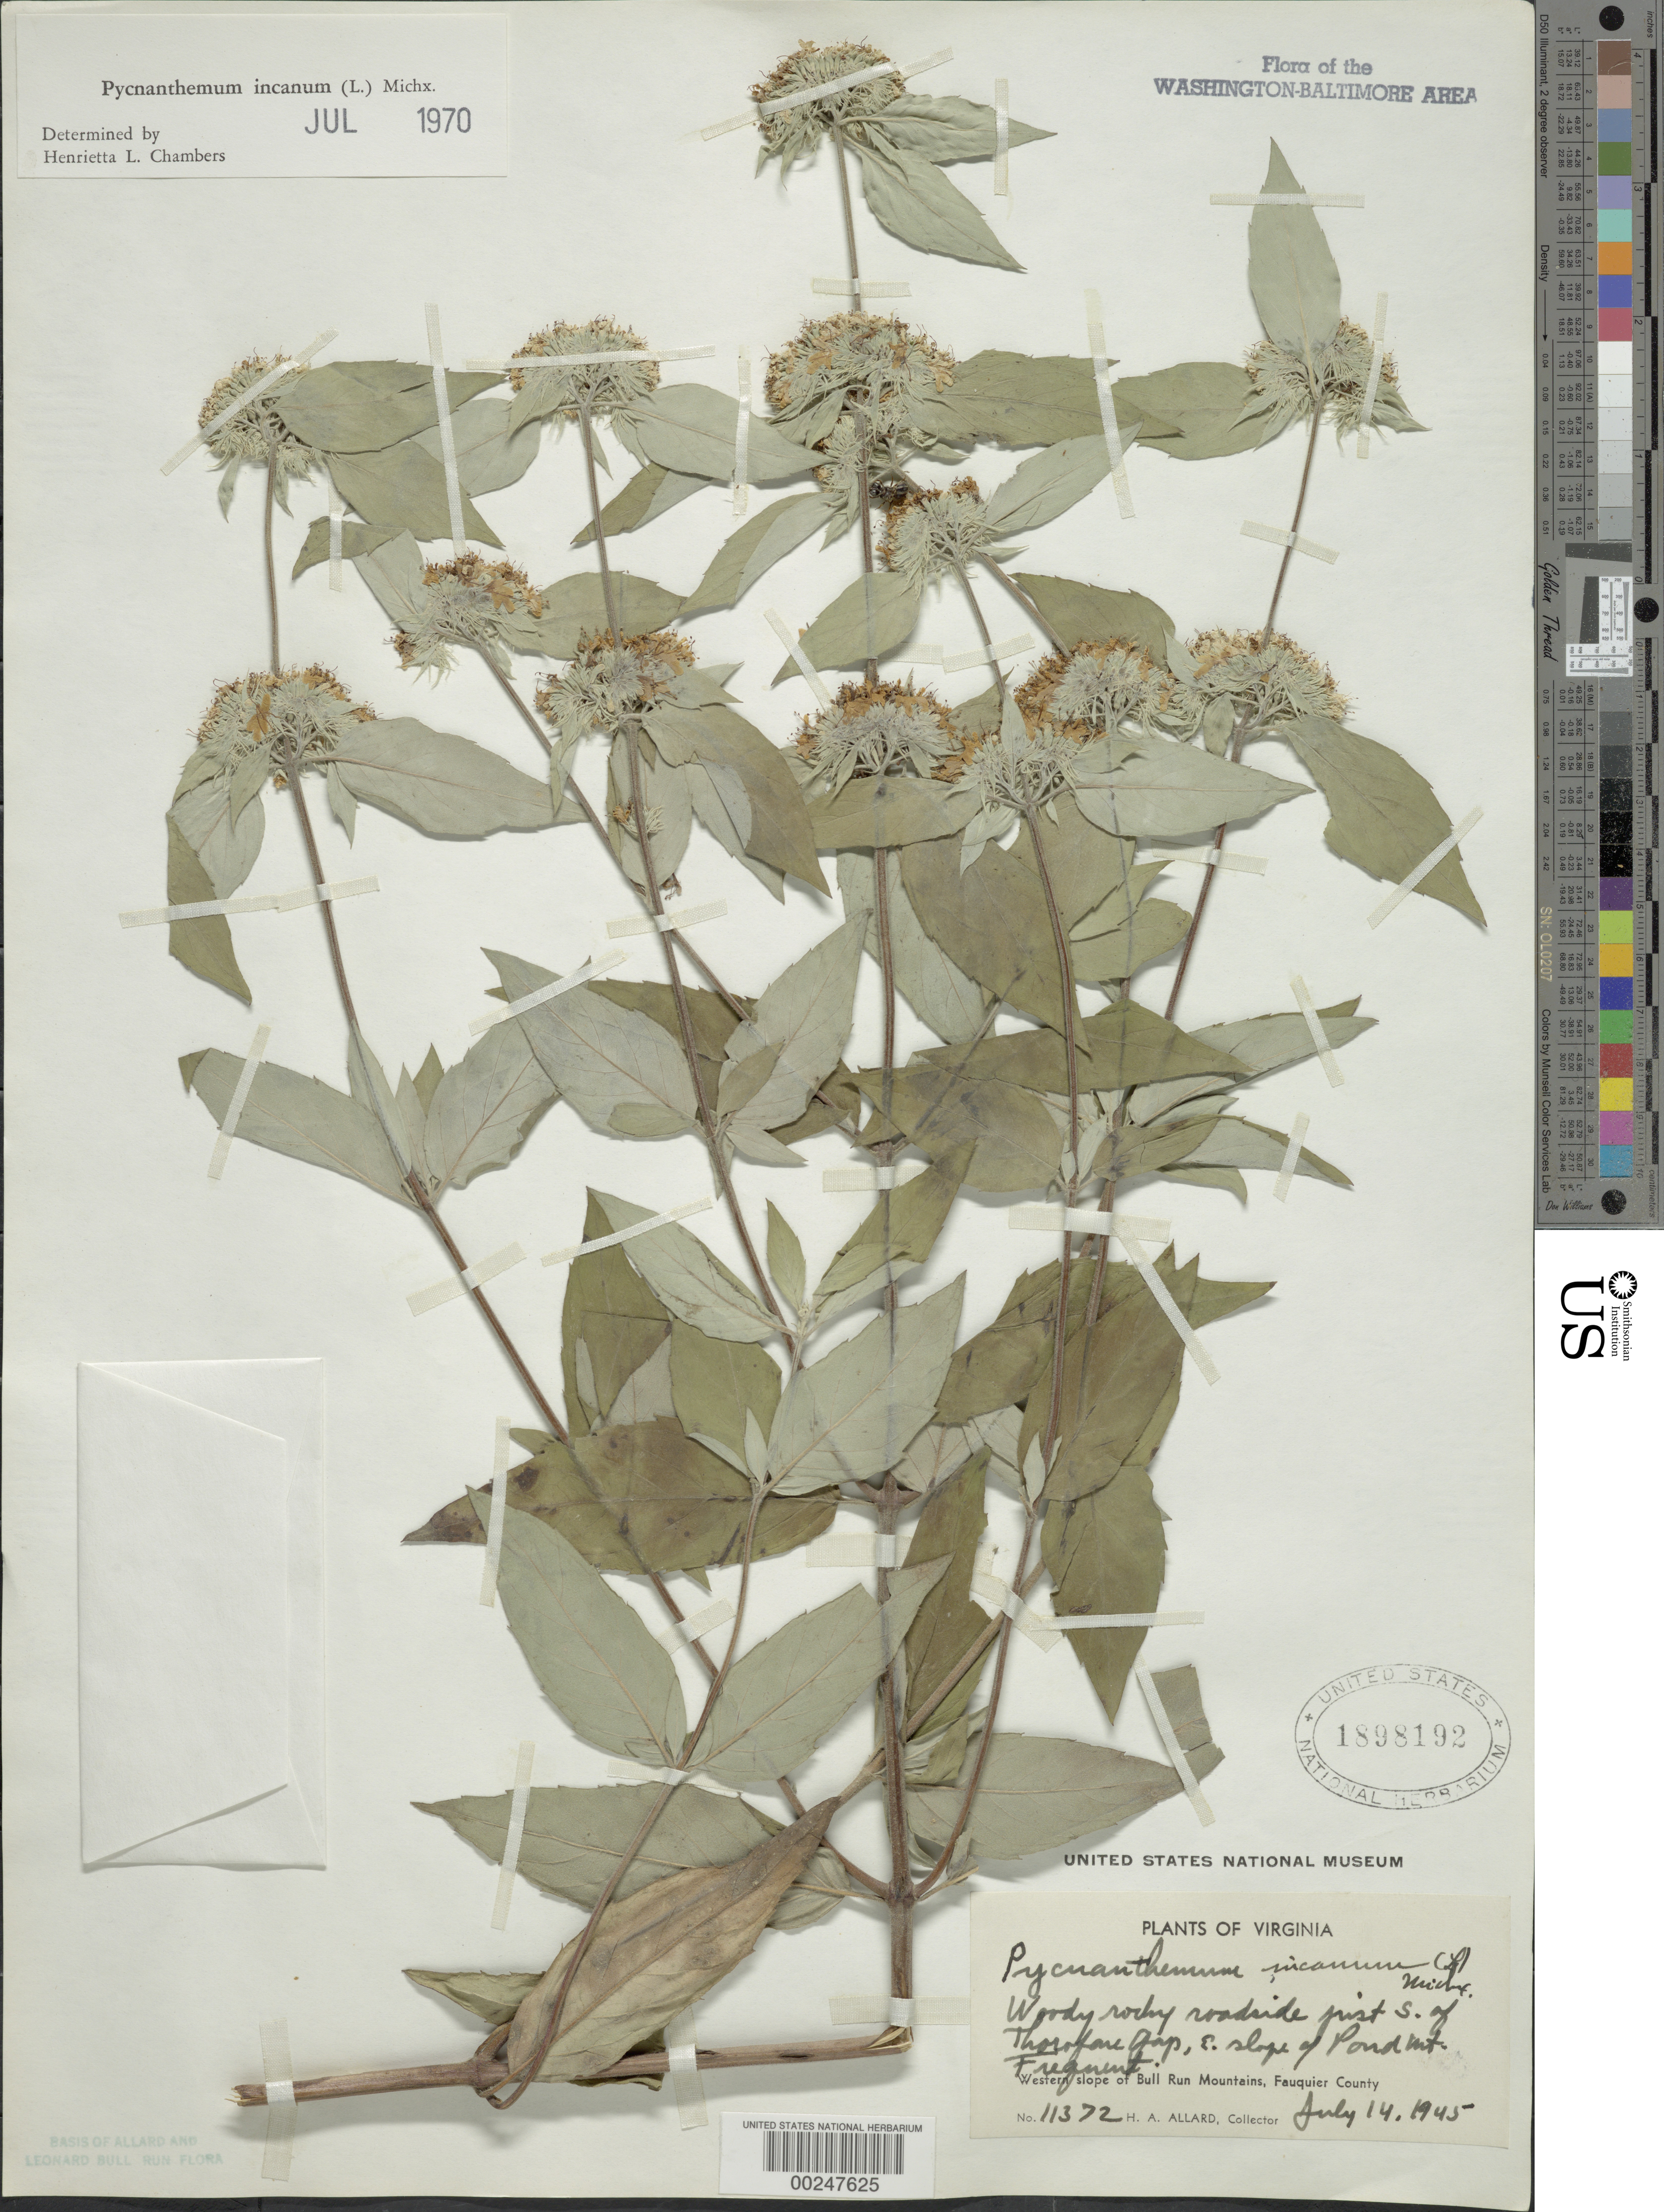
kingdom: Plantae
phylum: Tracheophyta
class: Magnoliopsida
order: Lamiales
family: Lamiaceae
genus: Pycnanthemum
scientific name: Pycnanthemum incanum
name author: (L.) Michx.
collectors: H. A. Allard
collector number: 11372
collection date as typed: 14 Jul 1945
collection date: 1945-07-14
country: United States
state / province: Virginia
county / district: Fauquier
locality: Western slope of Bull Run Mt, S of Thorofare Gap, E of Pond Mt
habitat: Woody rocky roadside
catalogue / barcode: US 1898192